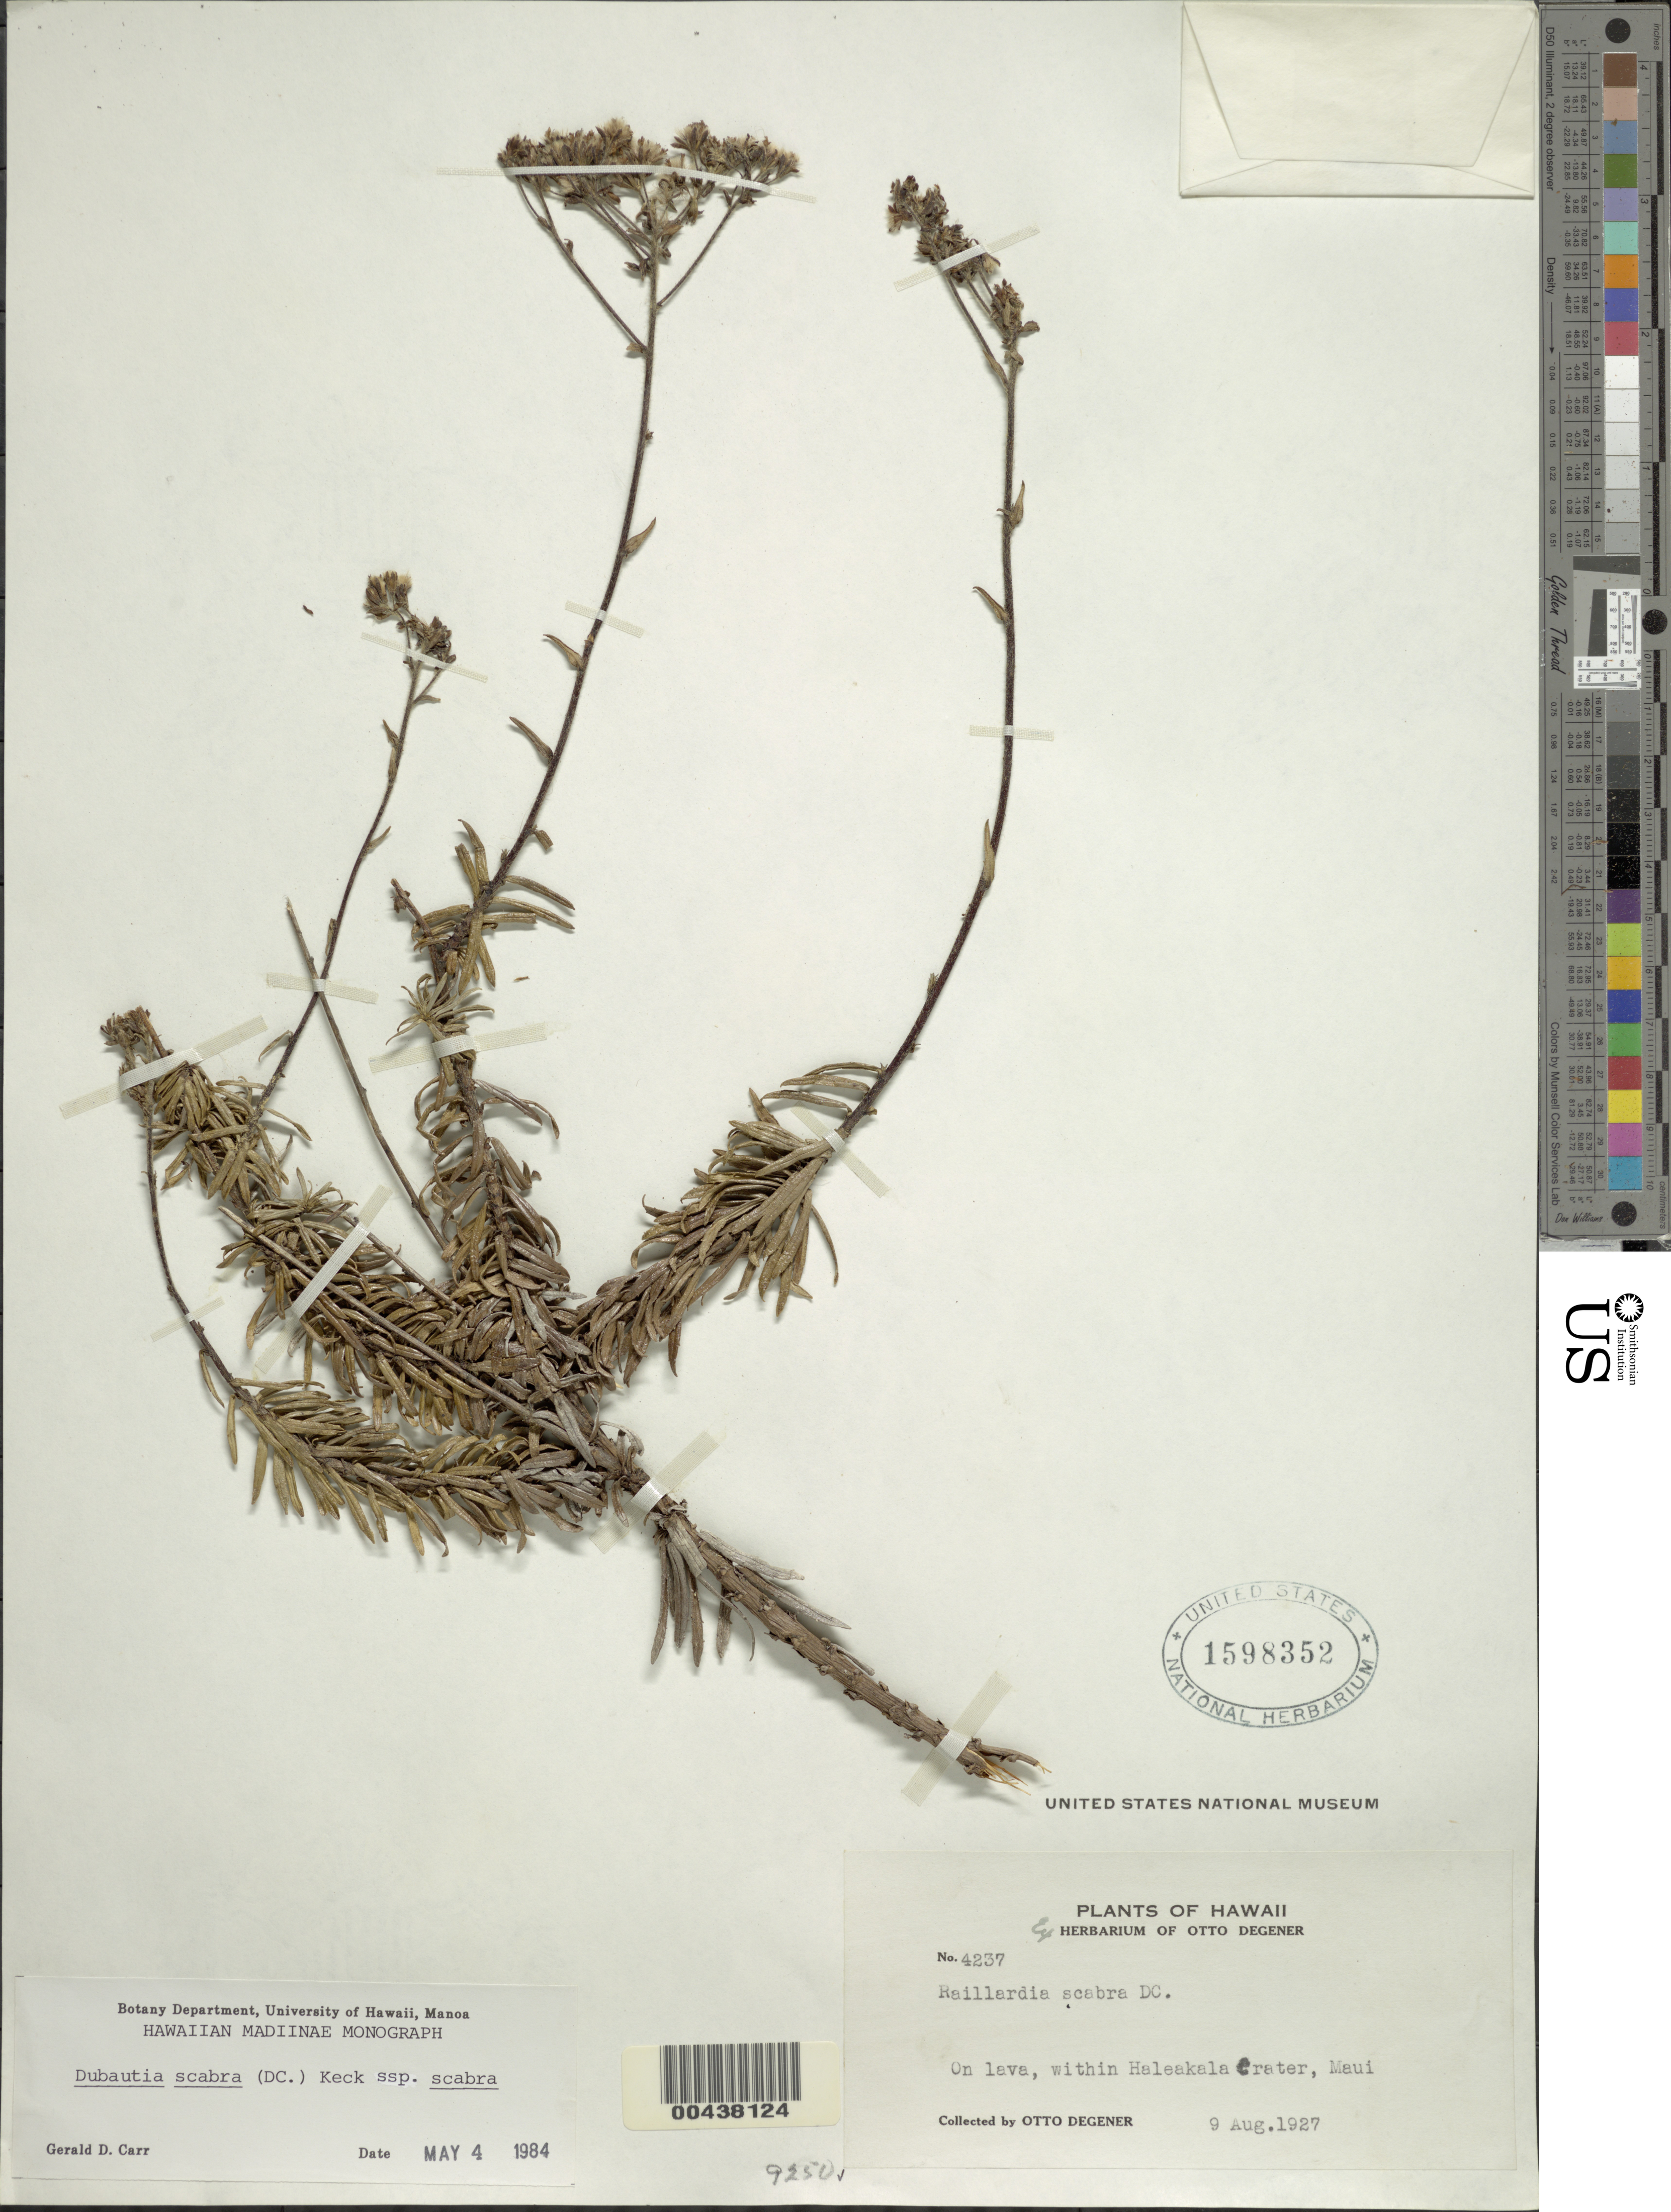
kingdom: Plantae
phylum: Tracheophyta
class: Magnoliopsida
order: Asterales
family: Asteraceae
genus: Dubautia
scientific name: Dubautia scabra subsp. scabra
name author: (DC.) D.D. Keck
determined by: Carr, G. D.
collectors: O. Degener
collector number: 4237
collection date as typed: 9 Aug 1927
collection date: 1927-08-09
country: United States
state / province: Hawaii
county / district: Maui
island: Maui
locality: On lava, within Haleakala Crater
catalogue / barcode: US 1598352